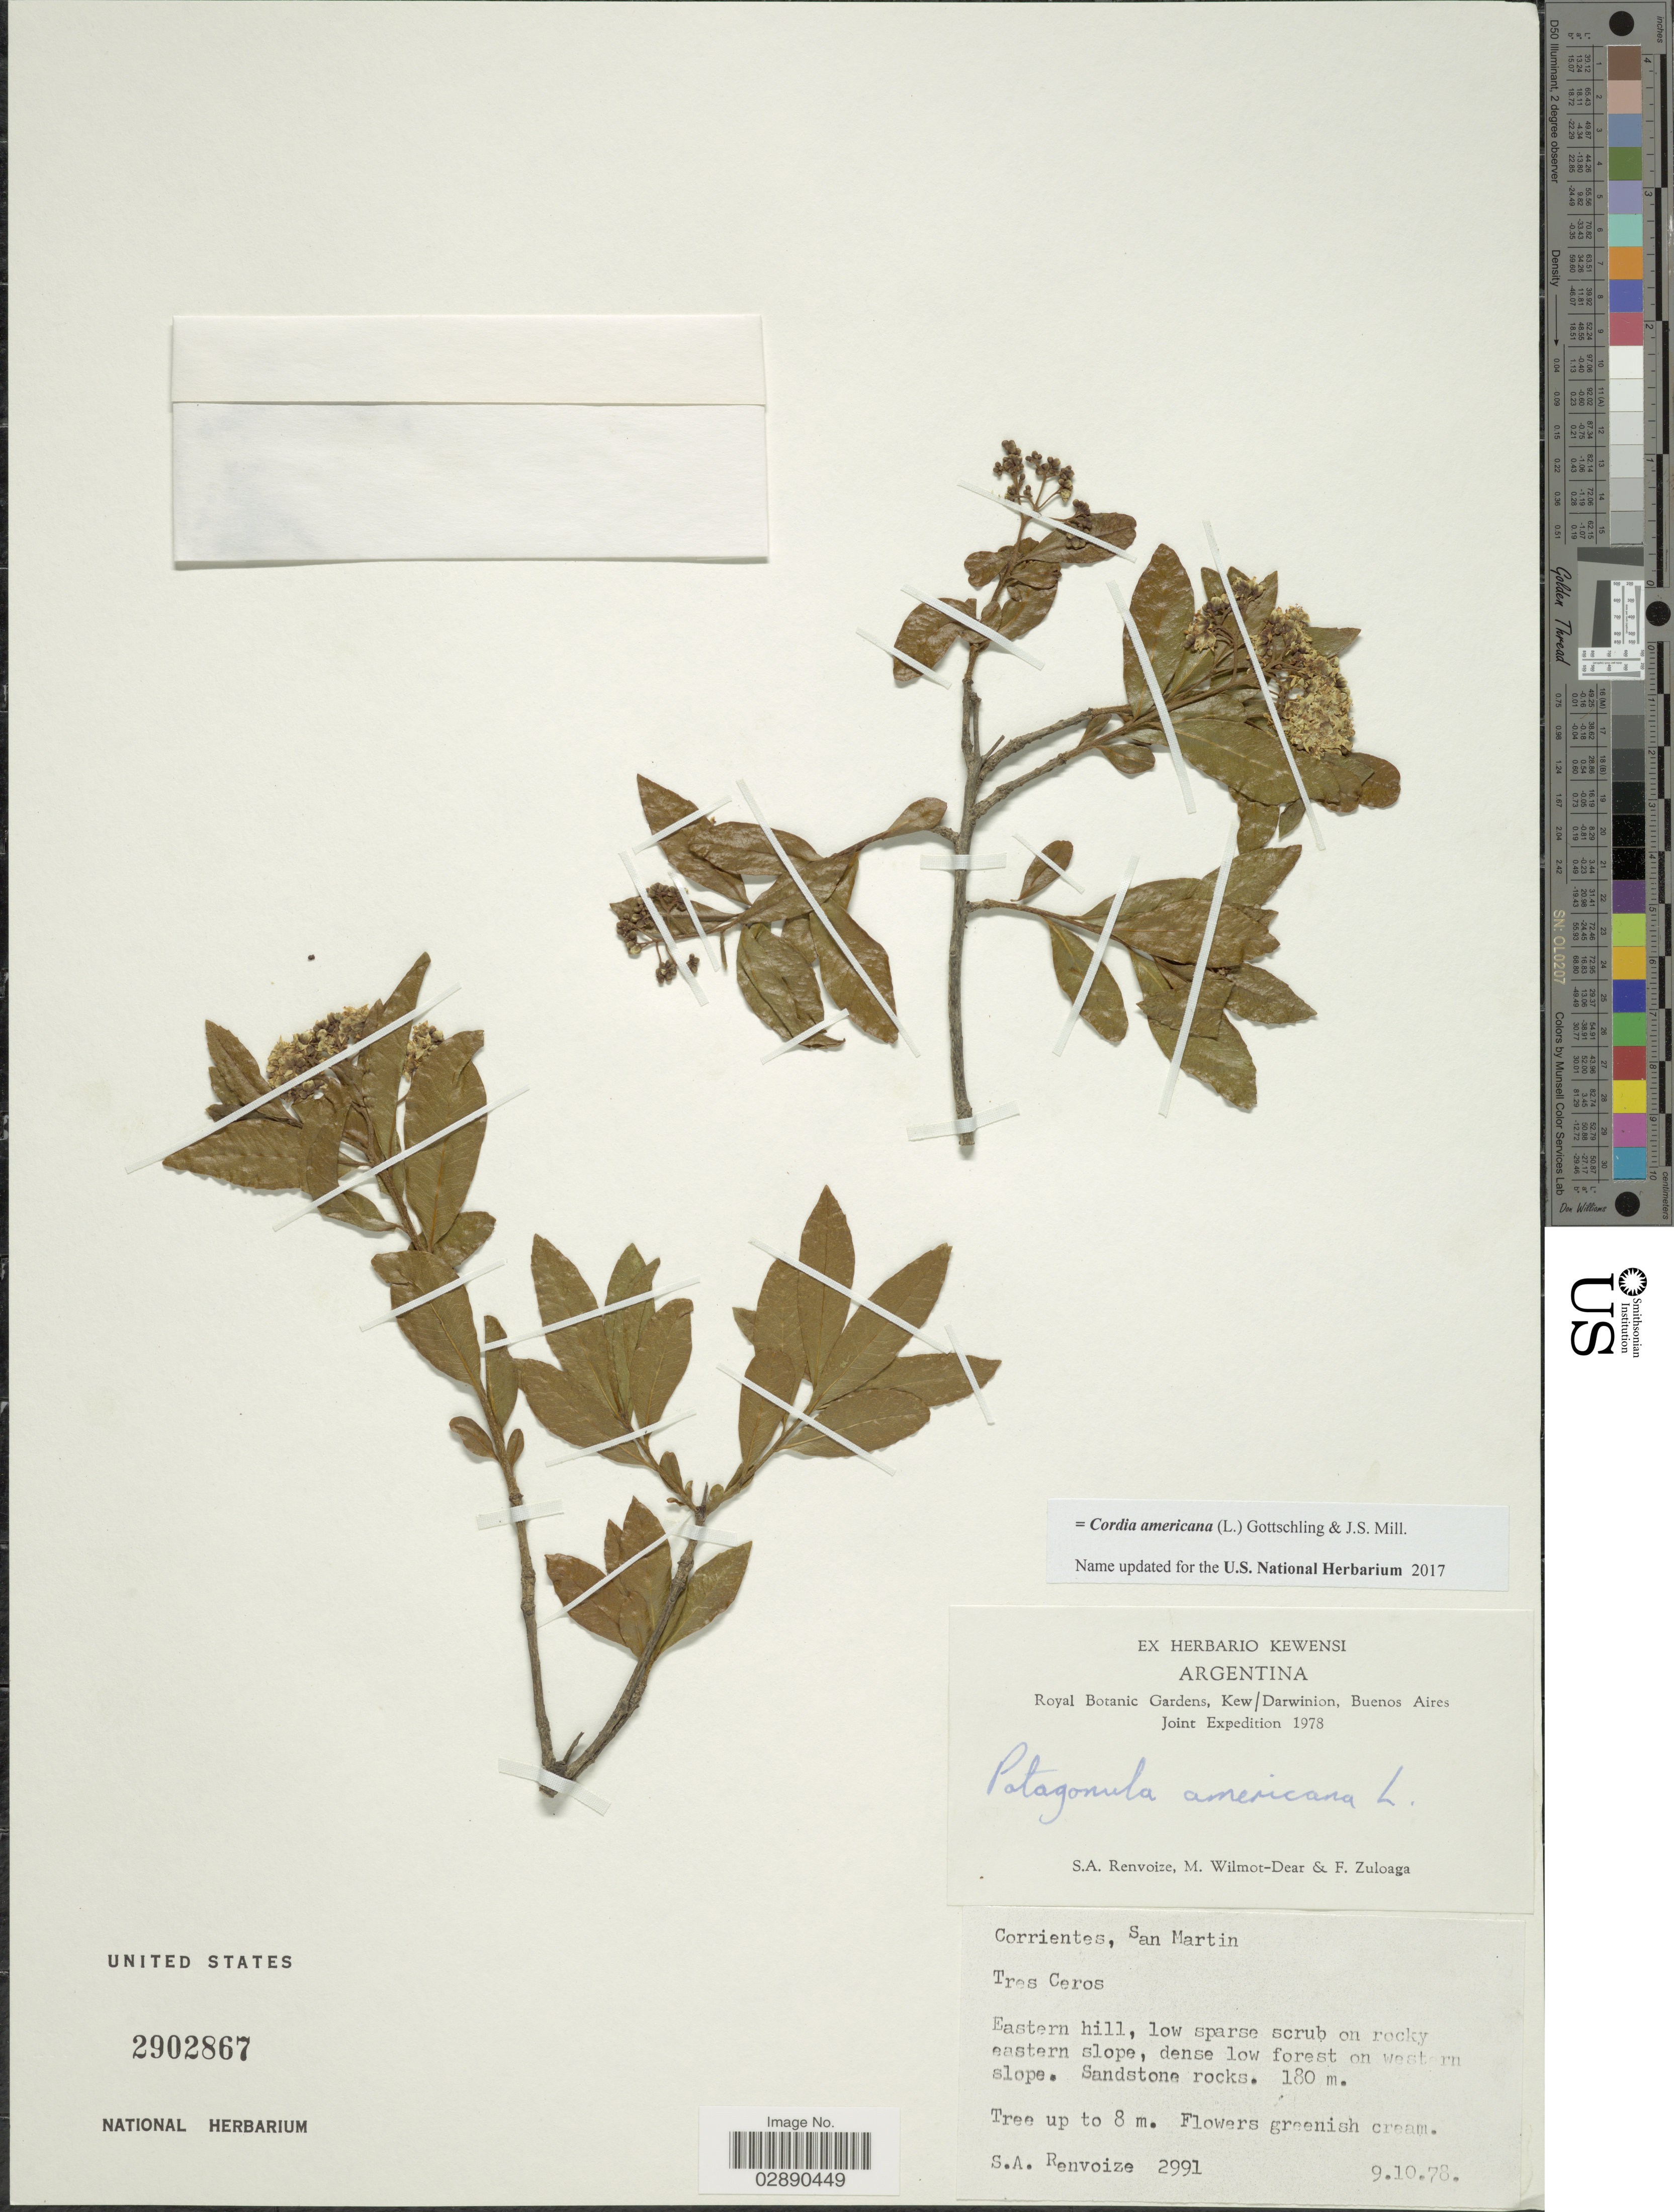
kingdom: Plantae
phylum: Tracheophyta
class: Magnoliopsida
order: Boraginales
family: Cordiaceae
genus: Cordia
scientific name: Cordia americana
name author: (L.) Gottschling & J.S. Mill.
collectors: S. A. Renvoize, M. Wilmot-Dear & F. Zuloaga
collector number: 2991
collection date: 1978-10-09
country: Argentina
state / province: Corrientes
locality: San Martin. Tres Ceros. Eastern hill.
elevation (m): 180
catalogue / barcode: US 2902867